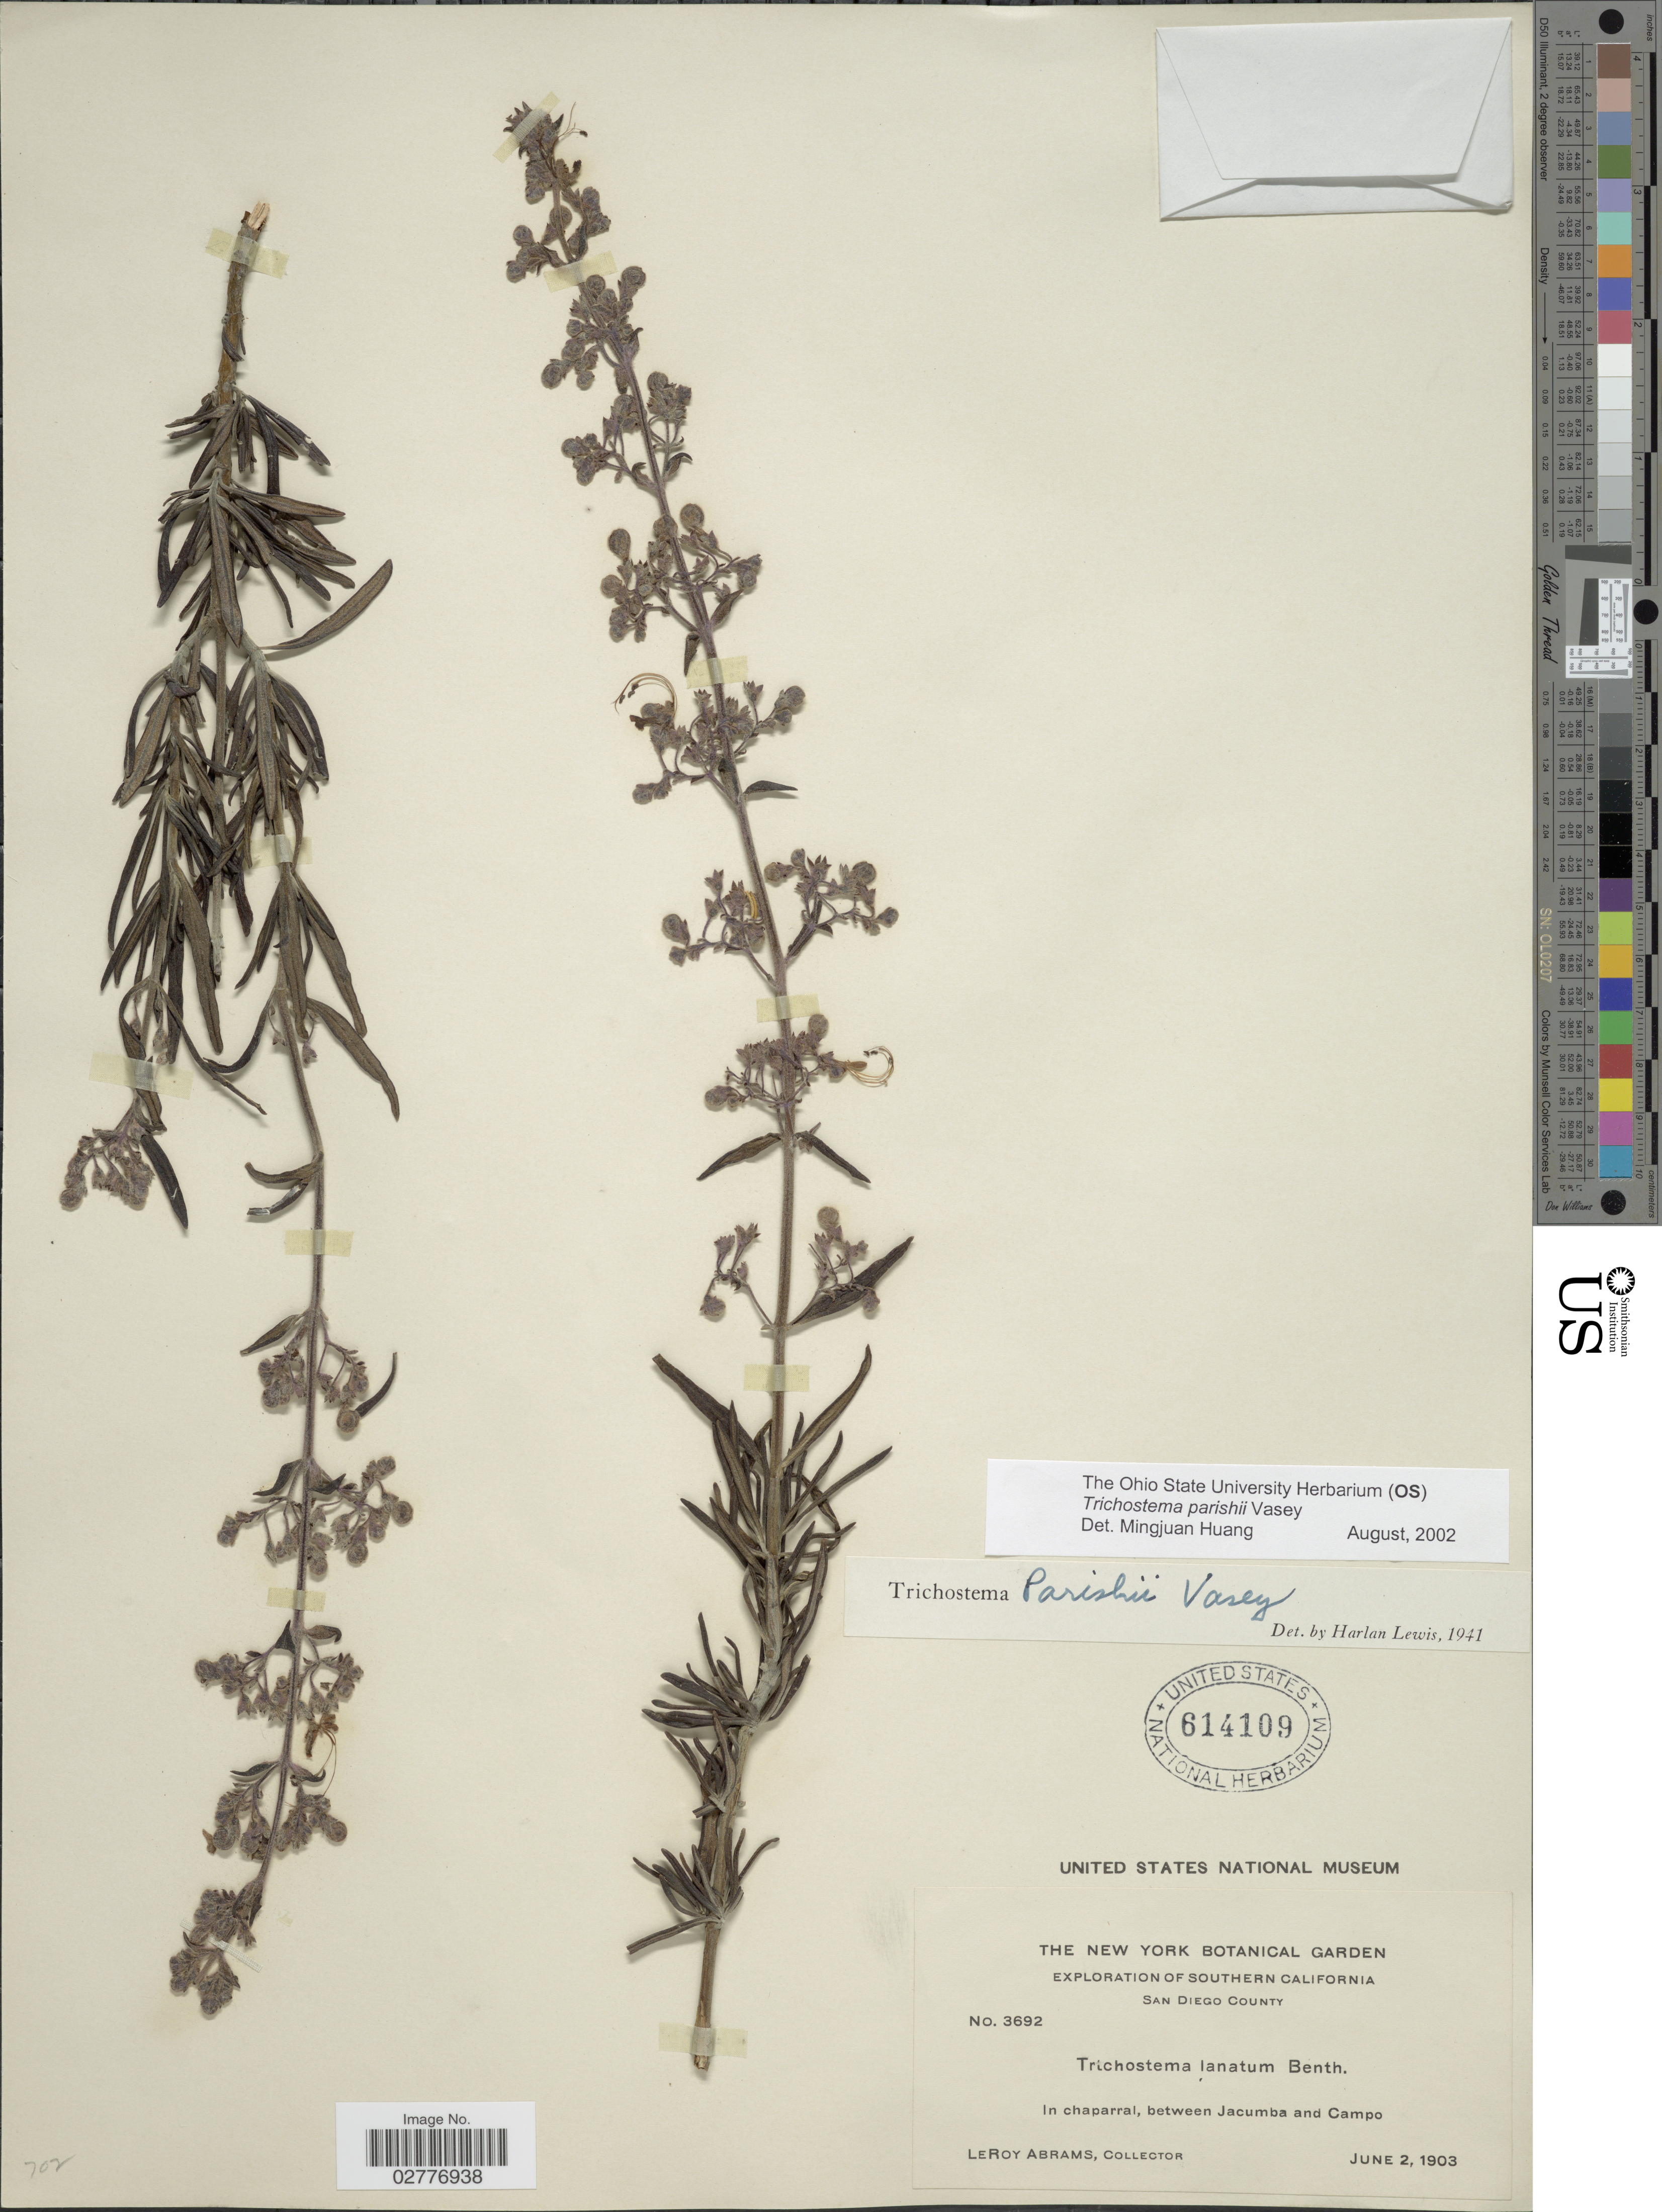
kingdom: Plantae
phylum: Tracheophyta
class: Magnoliopsida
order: Lamiales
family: Lamiaceae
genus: Trichostema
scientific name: Trichostema parishii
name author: Vasey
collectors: L. Abrams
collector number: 3692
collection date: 1903-06-02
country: United States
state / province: California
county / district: San Diego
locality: Southern California. San Diego County. In Chaparral, between Jacumba and Campo.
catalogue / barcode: US 614109